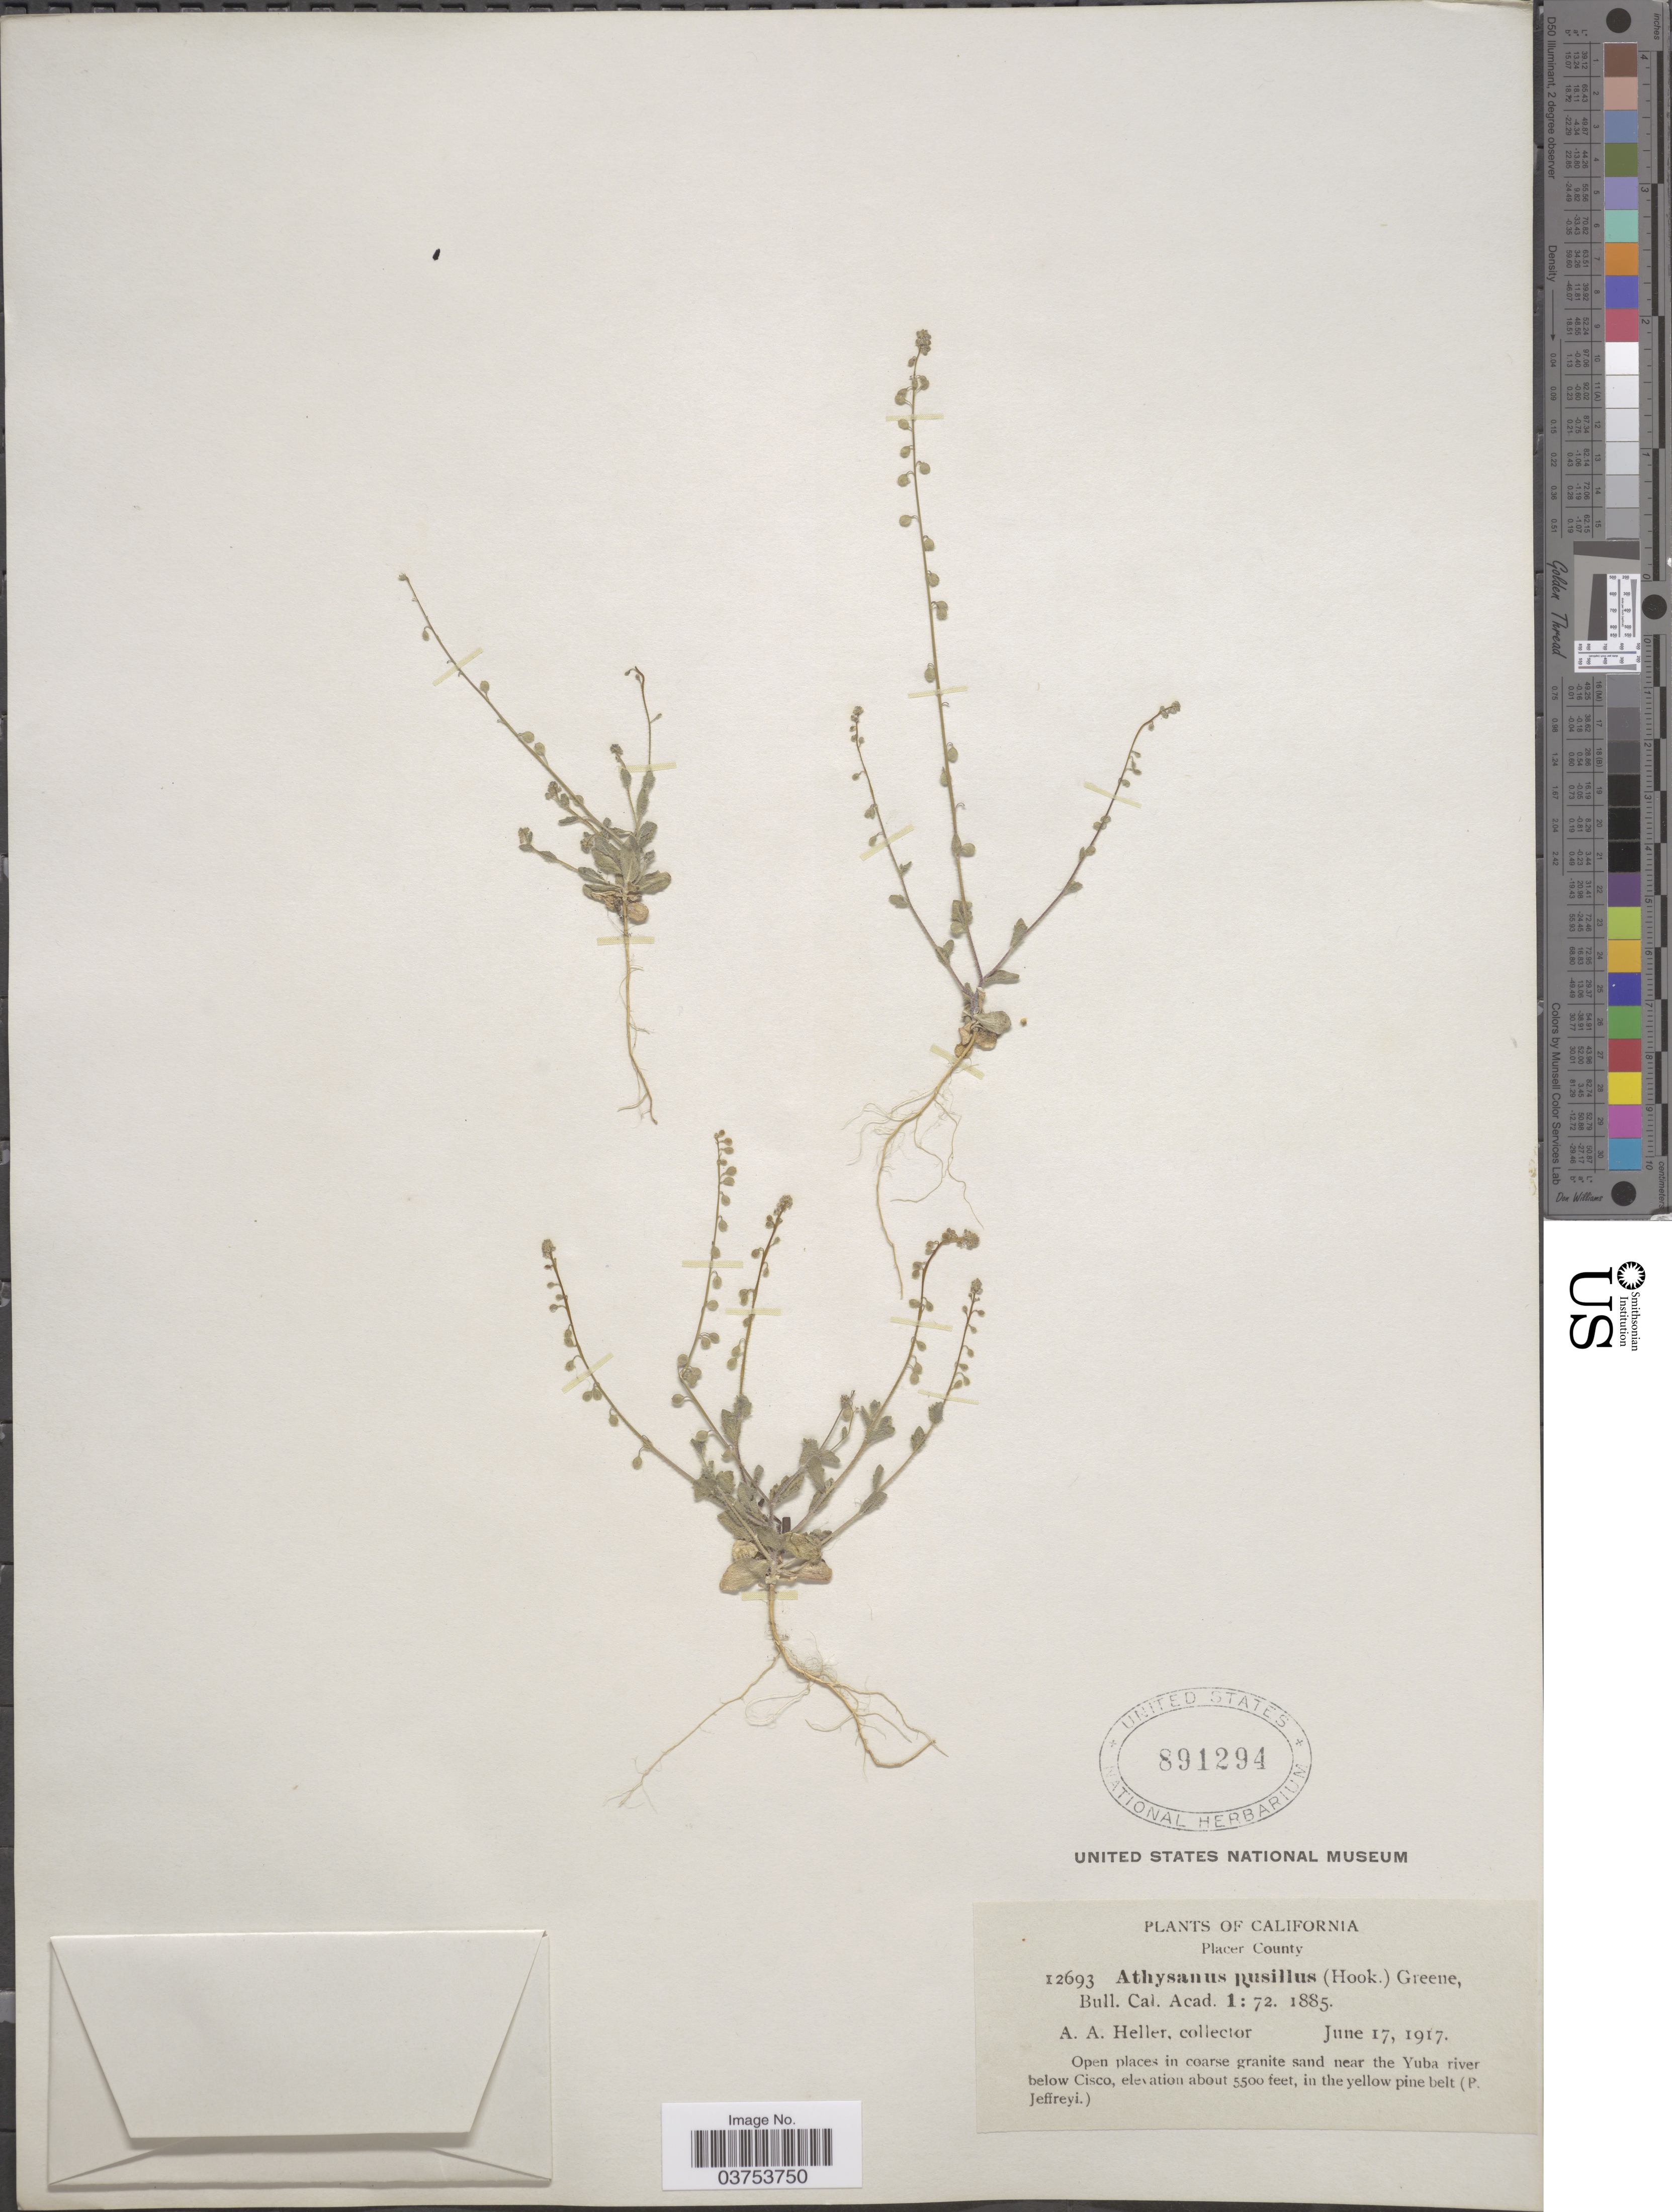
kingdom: Plantae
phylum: Tracheophyta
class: Magnoliopsida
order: Brassicales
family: Brassicaceae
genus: Athysanus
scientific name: Athysanus pusillus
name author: (Hook.) Greene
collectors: A. A. Heller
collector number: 12693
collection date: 1917-06-17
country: United States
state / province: California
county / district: Placer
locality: Placer County. Open places in coarse granite sand near the Yuba river below Cisco, in the yellow pine belt (P. Jeffreyi.).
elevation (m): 1676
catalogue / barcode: US 891294